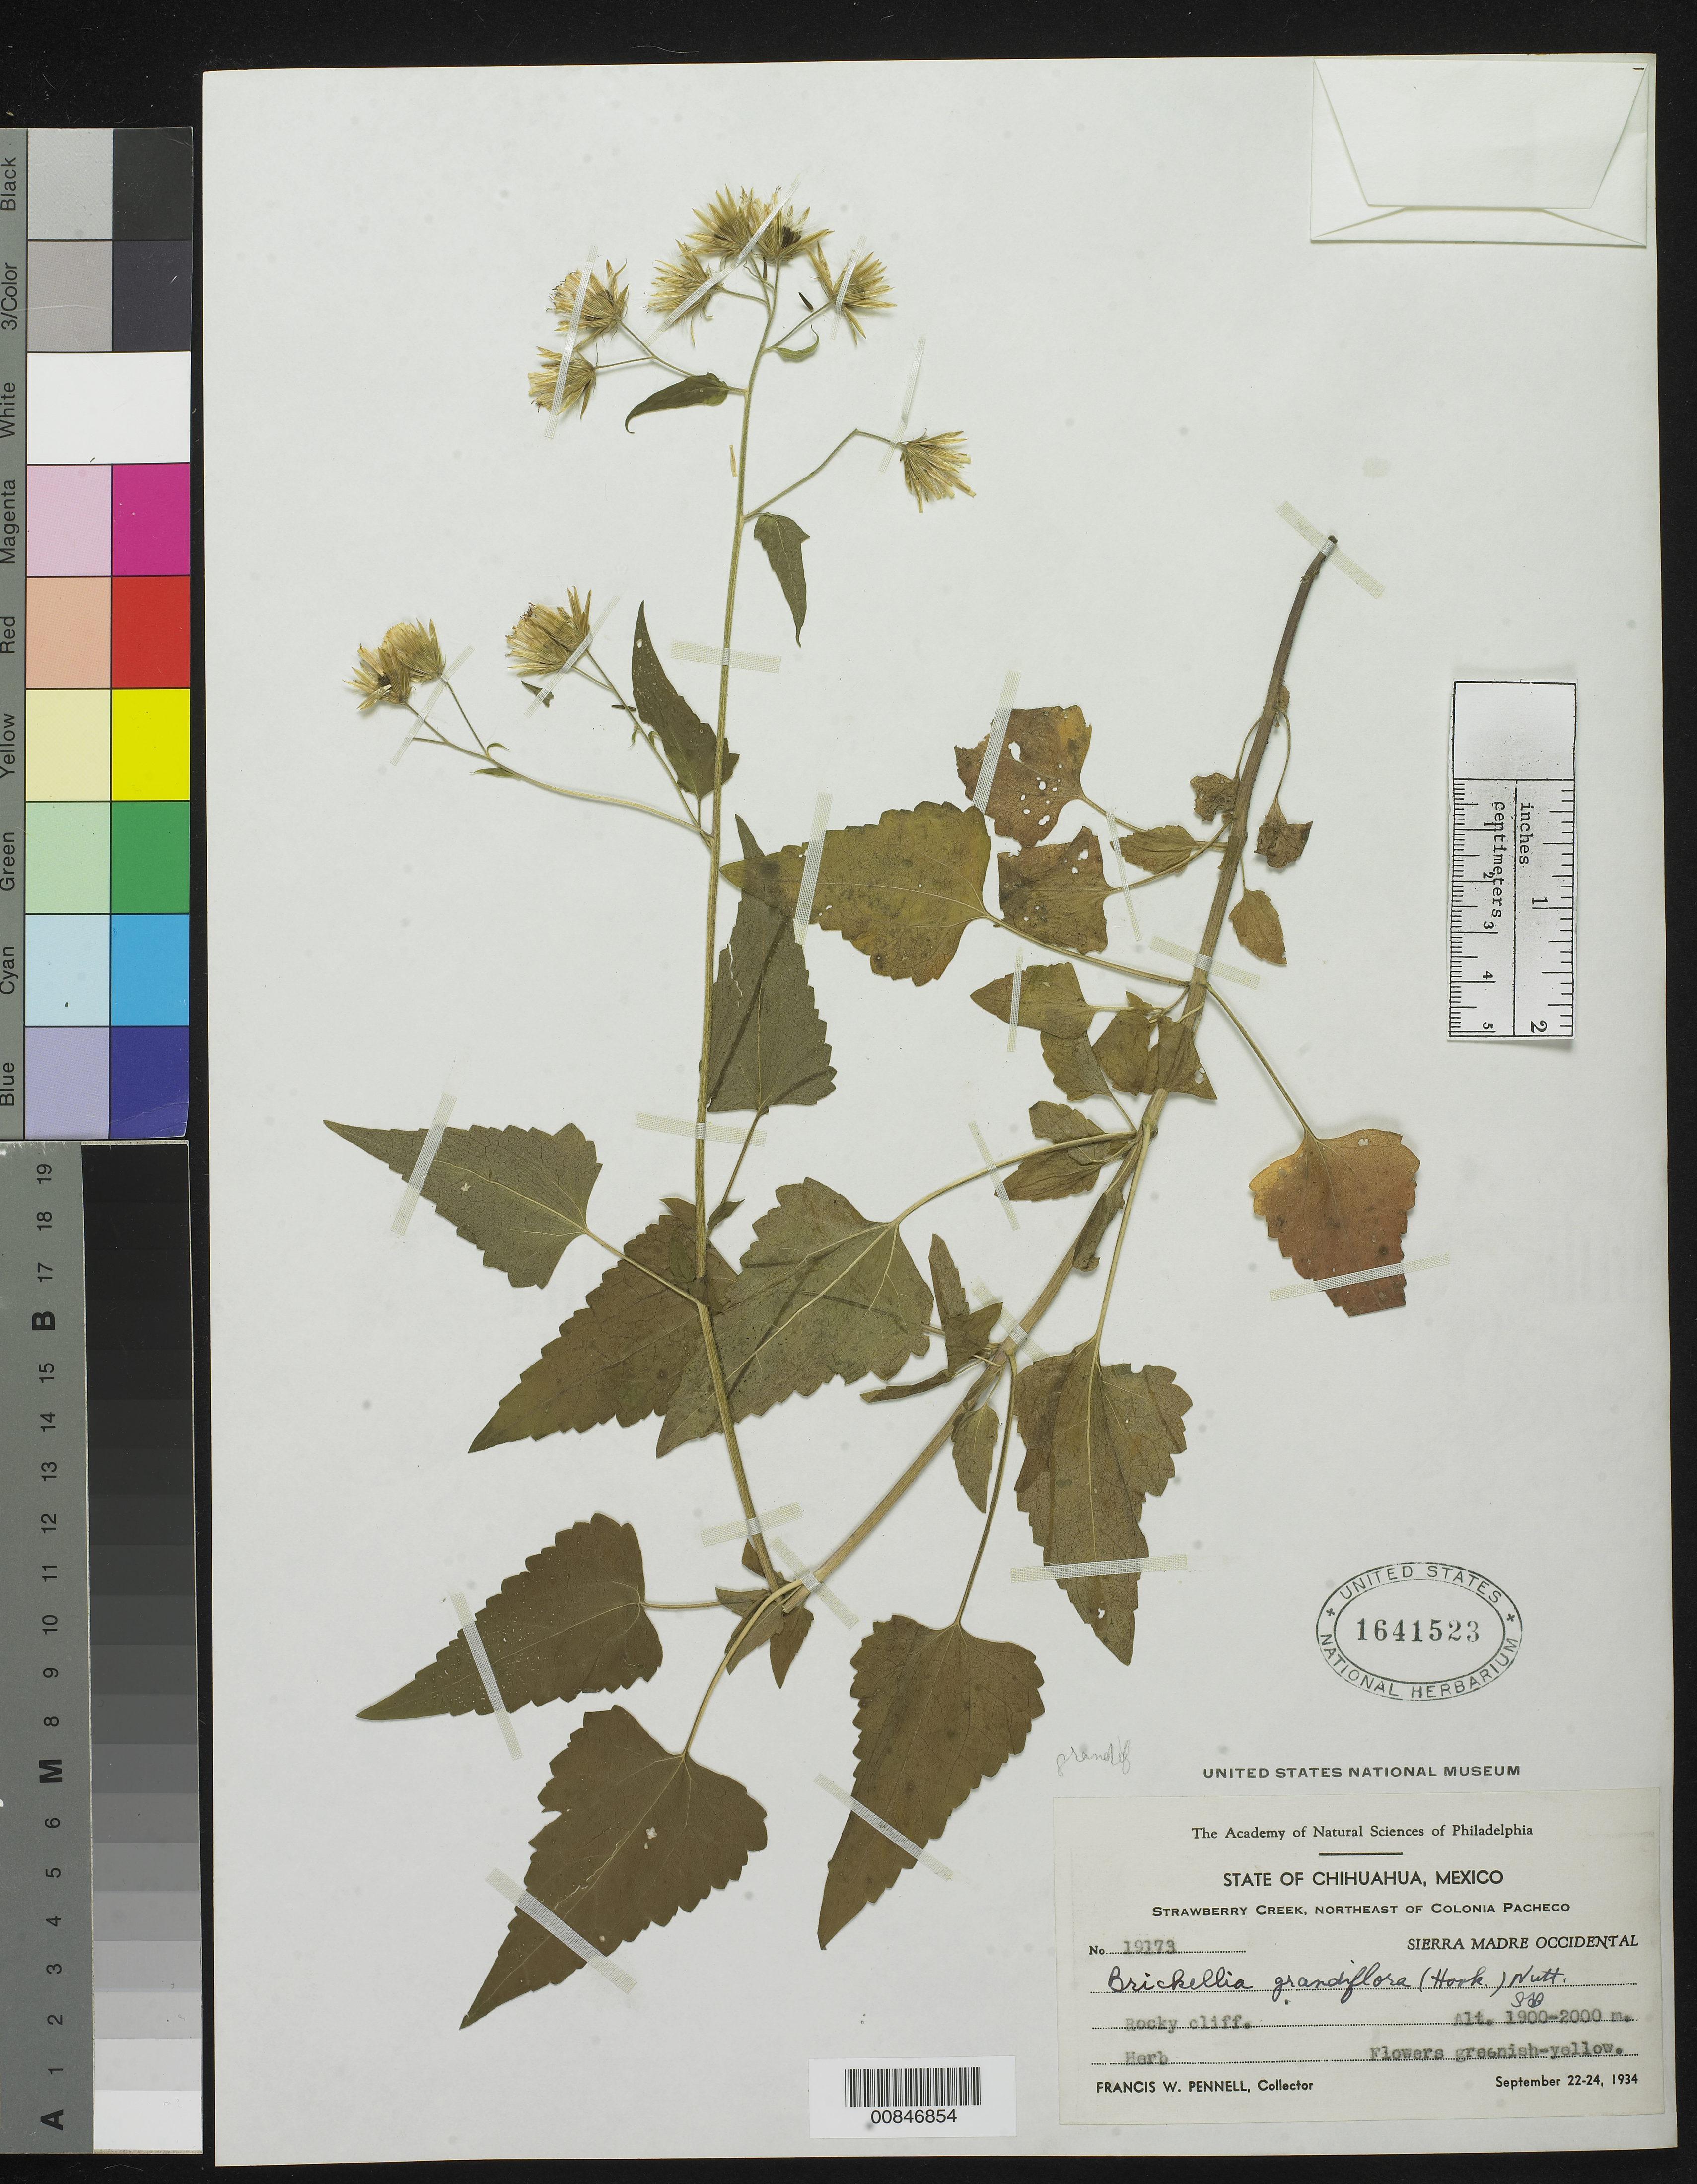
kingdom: Plantae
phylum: Tracheophyta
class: Magnoliopsida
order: Asterales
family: Asteraceae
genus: Brickellia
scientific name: Brickellia grandiflora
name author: (Hook.) Nutt.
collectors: F. W. Pennell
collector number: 19173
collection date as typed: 22 Sep 1934 to 24 Sep 1934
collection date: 1934-09-22/1934-09-24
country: Mexico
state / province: Chihuahua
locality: Strawberry Creek, northeast of Colonia Pacheco. Sierra Madre Occidental, Chihuahua.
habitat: Rocky cliff.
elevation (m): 2000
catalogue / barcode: US 1641523